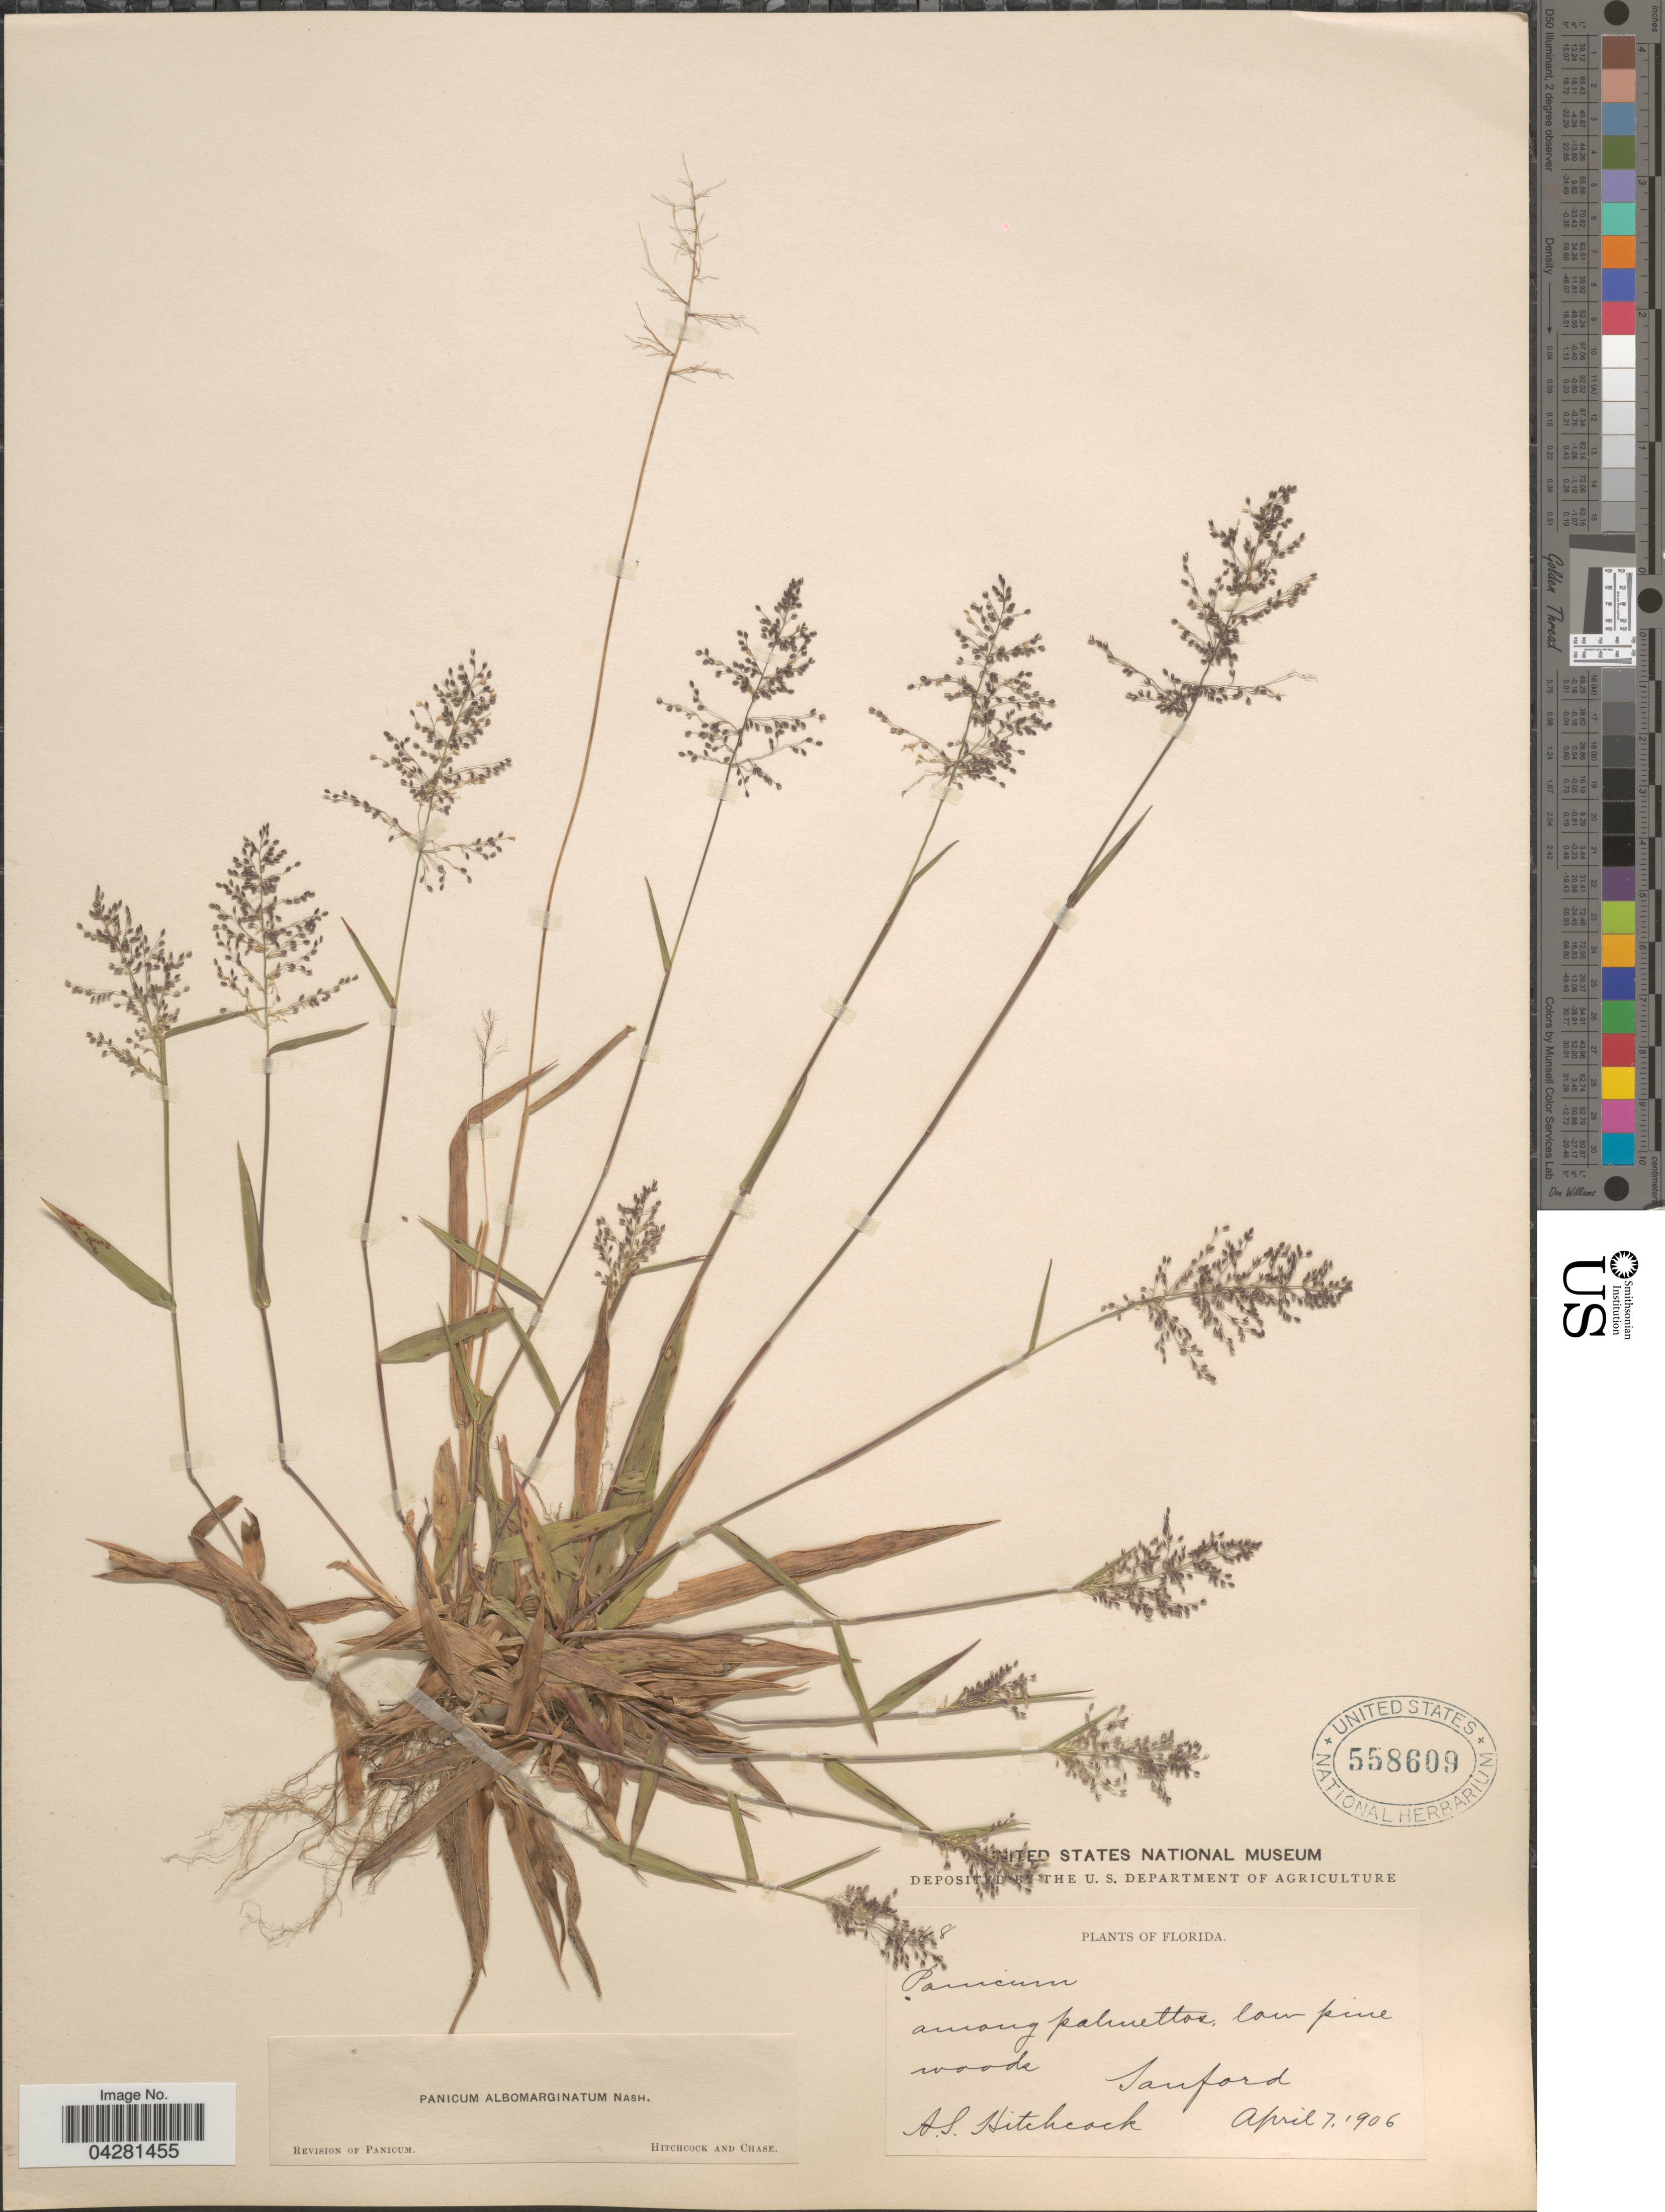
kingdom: Plantae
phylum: Tracheophyta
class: Liliopsida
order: Poales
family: Poaceae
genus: Dichanthelium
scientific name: Dichanthelium dichotomum var. unciphyllum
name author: (Trin.) Davidse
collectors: A. S. Hitchcock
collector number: !8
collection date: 1906-04-07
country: United States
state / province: Florida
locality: Among palmetto, low pine woods. Sanford.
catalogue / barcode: US 558609